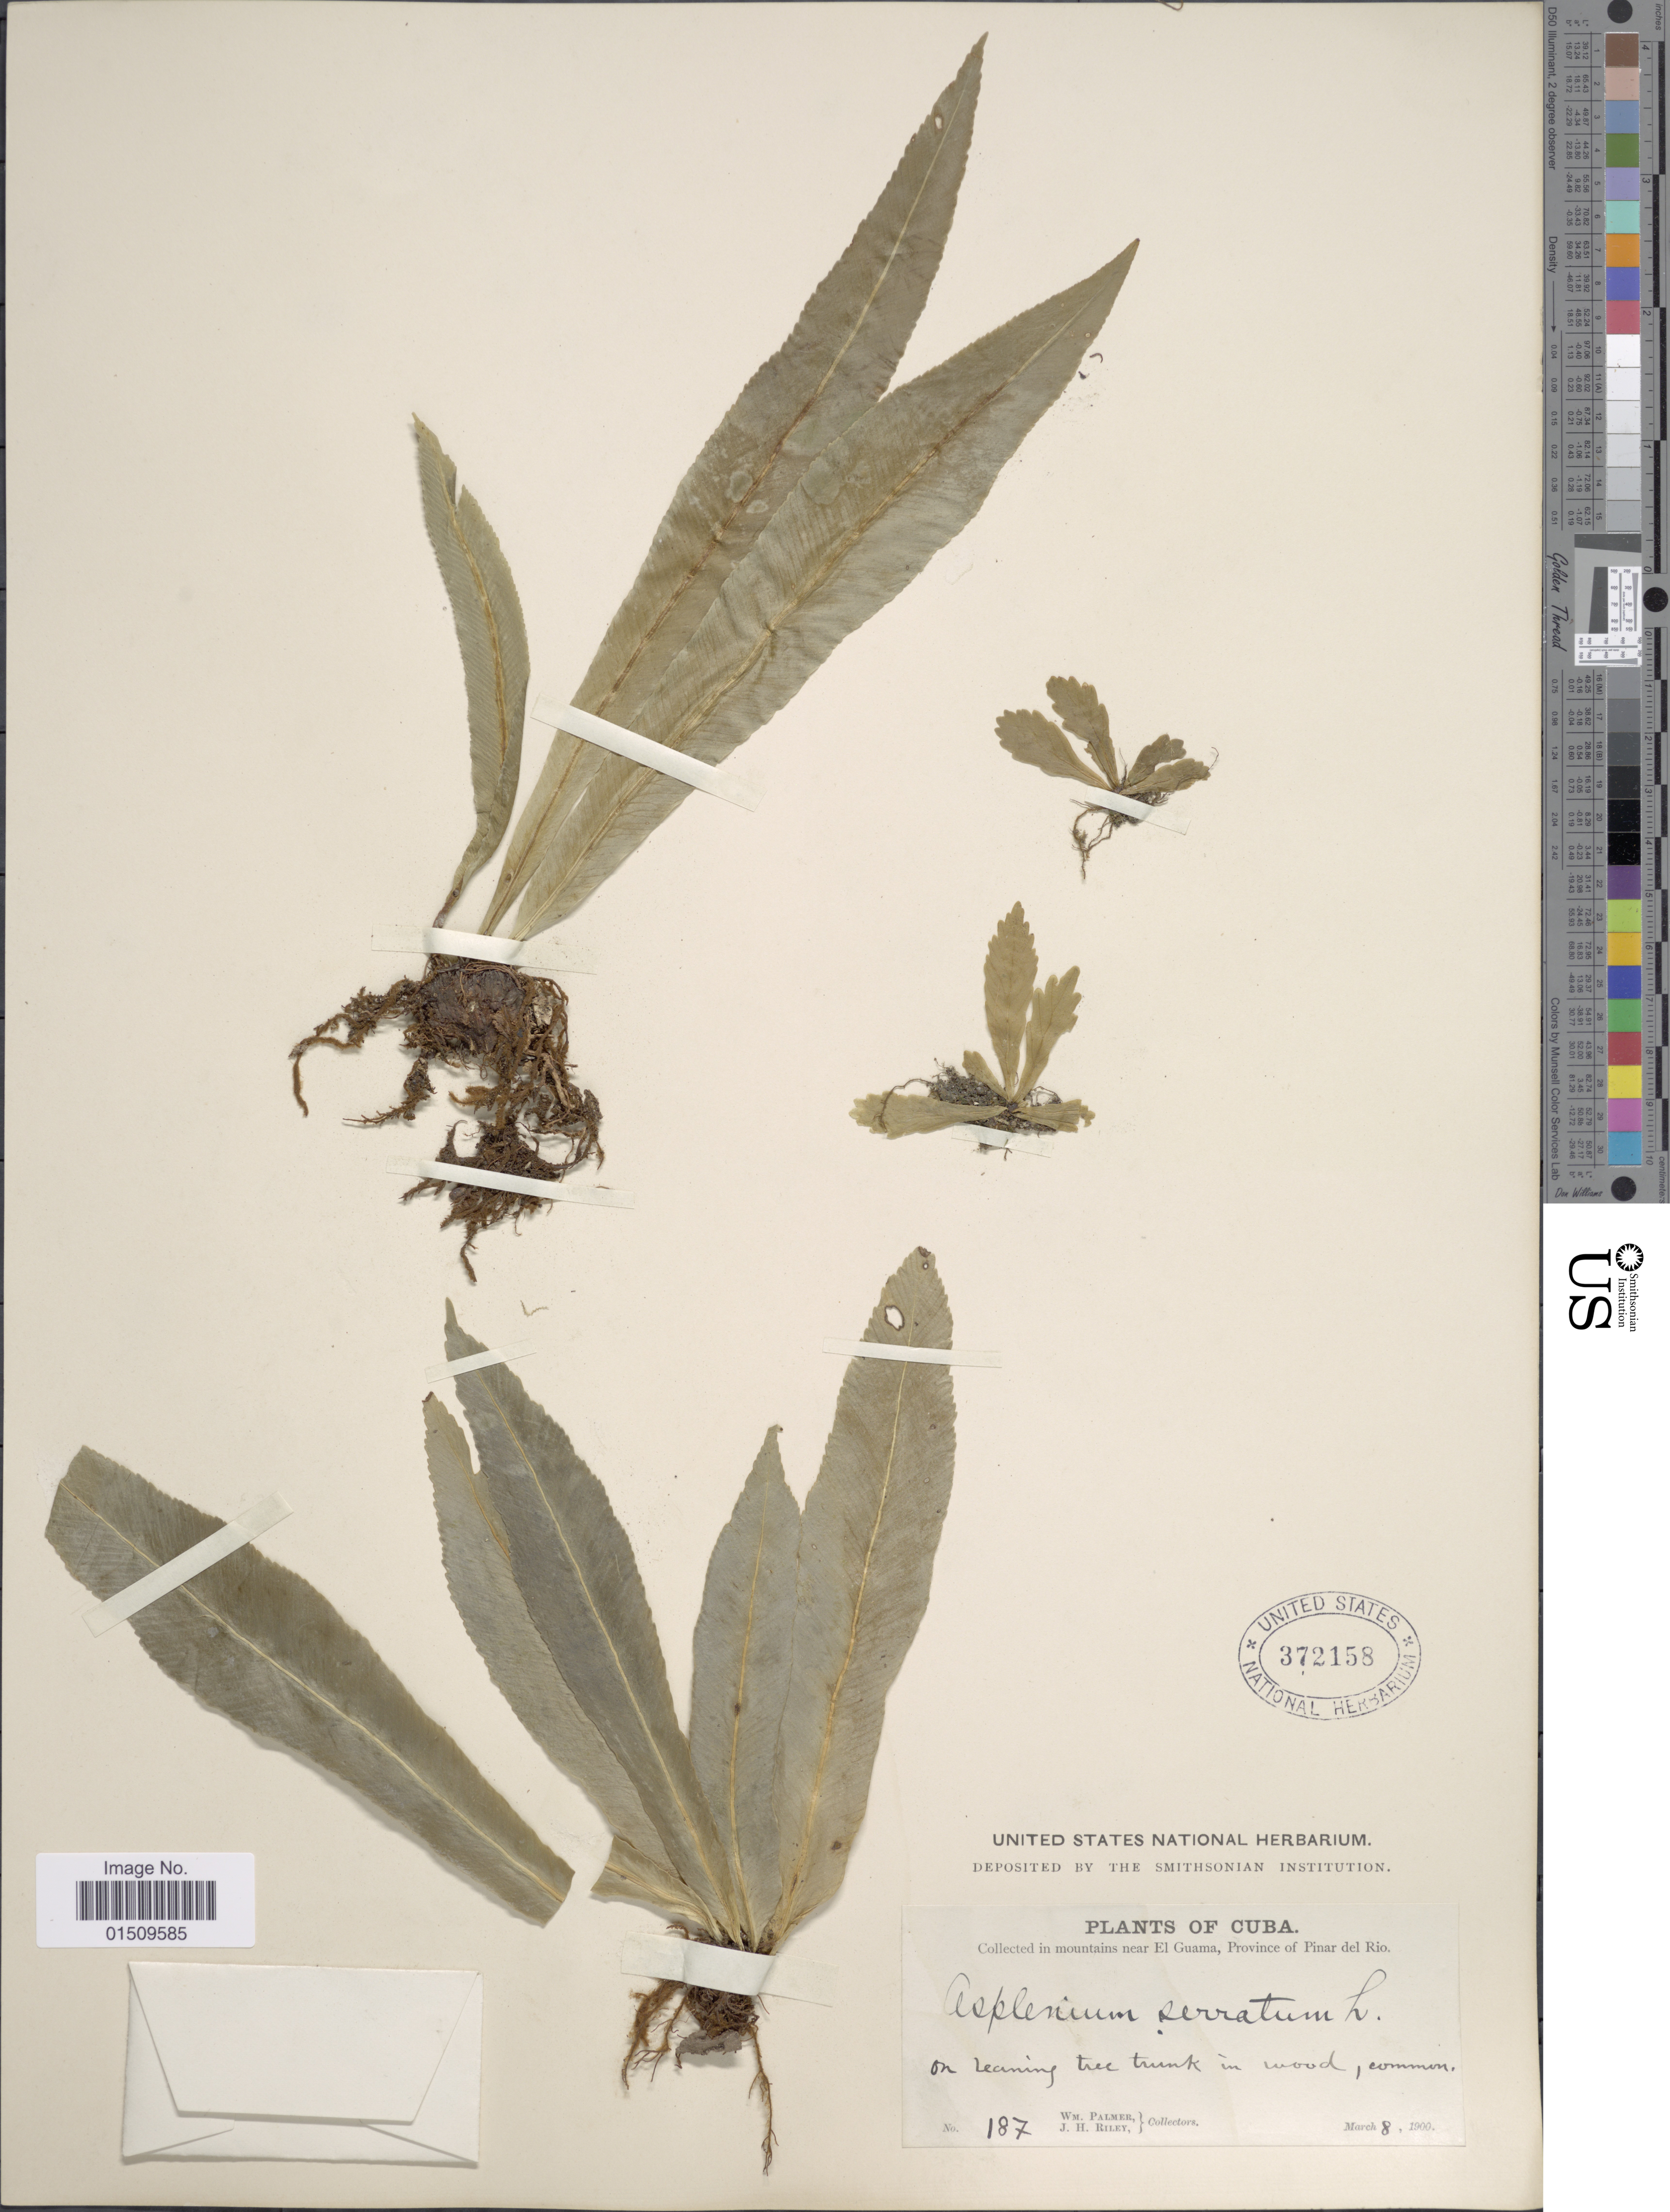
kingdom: Plantae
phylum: Tracheophyta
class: Polypodiopsida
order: Polypodiales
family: Aspleniaceae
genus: Asplenium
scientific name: Asplenium serratum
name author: L.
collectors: W. Palmer & J. H. Riley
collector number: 187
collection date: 1900-03-08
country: Cuba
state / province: Pinar del Río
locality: Cuba, in mountains near El Guama.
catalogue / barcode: US 372158